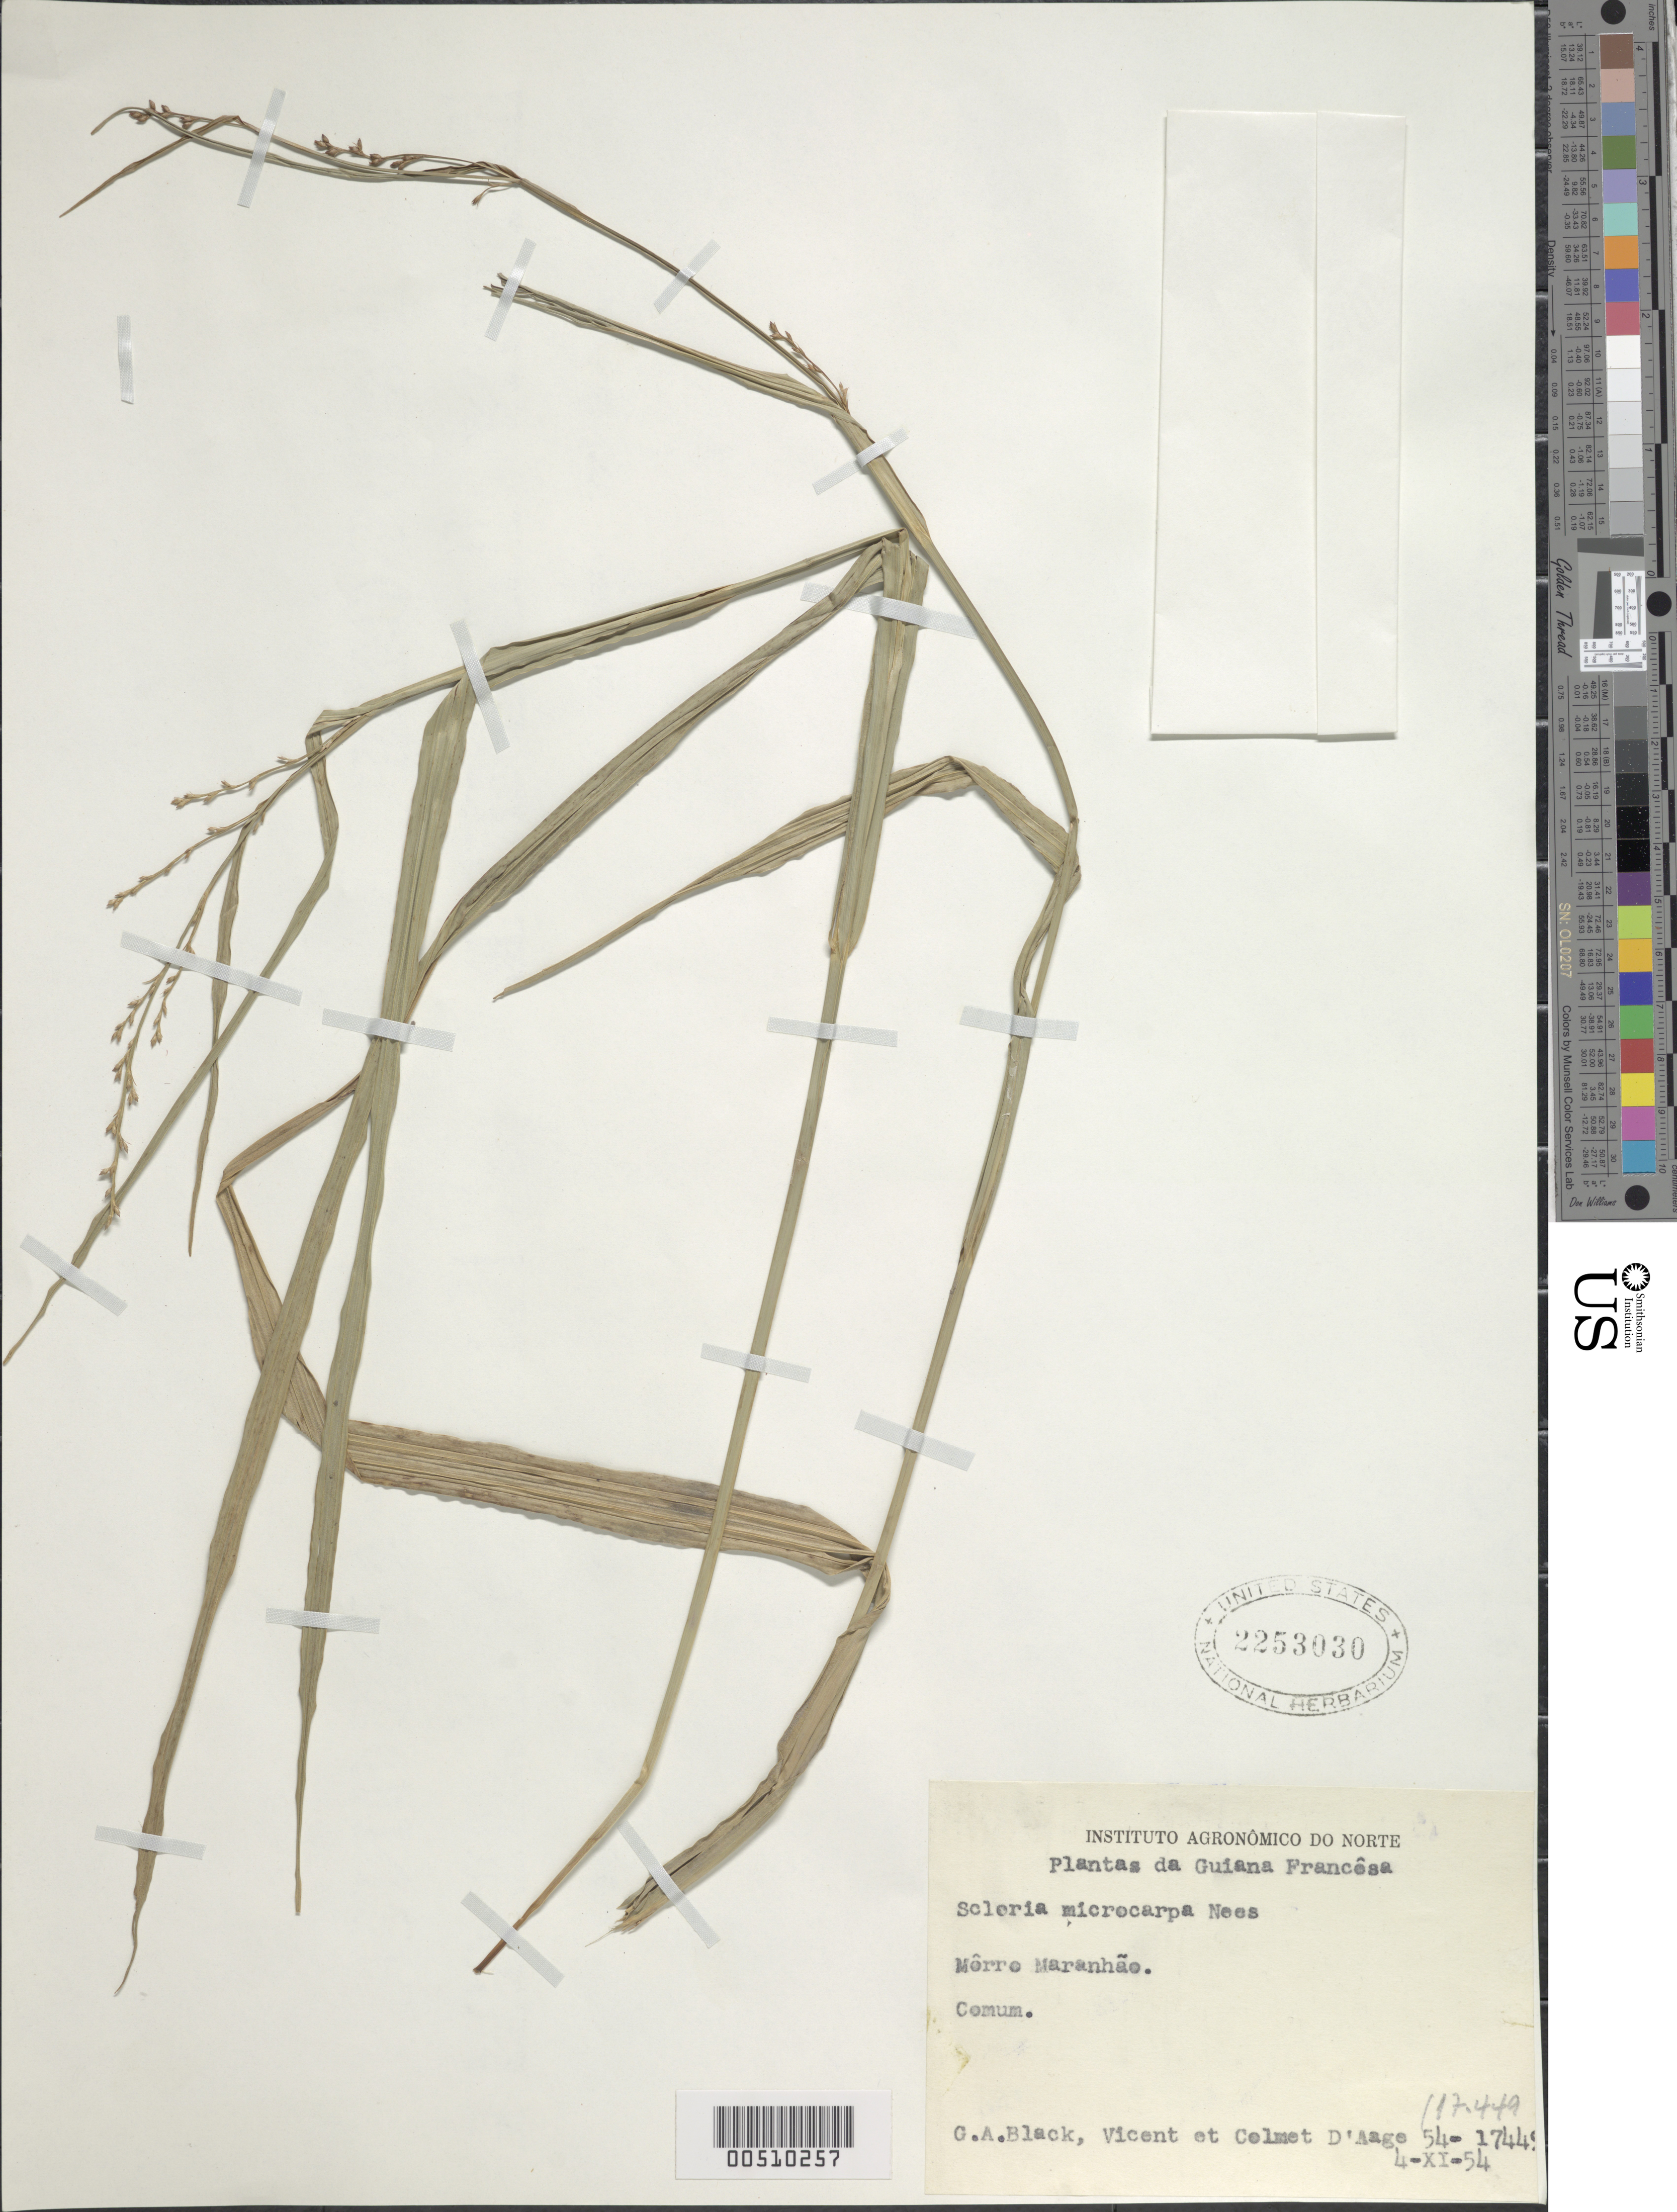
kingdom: Plantae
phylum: Tracheophyta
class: Liliopsida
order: Poales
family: Cyperaceae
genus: Scleria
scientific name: Scleria microcarpa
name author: Nees ex Kunth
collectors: G. A. Black, -. Vicent & -- Colmet D'Aage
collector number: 17449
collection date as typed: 04 Nov 1954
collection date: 1954-11-04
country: French Guiana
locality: Morro Muranhao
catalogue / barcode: US 2253030